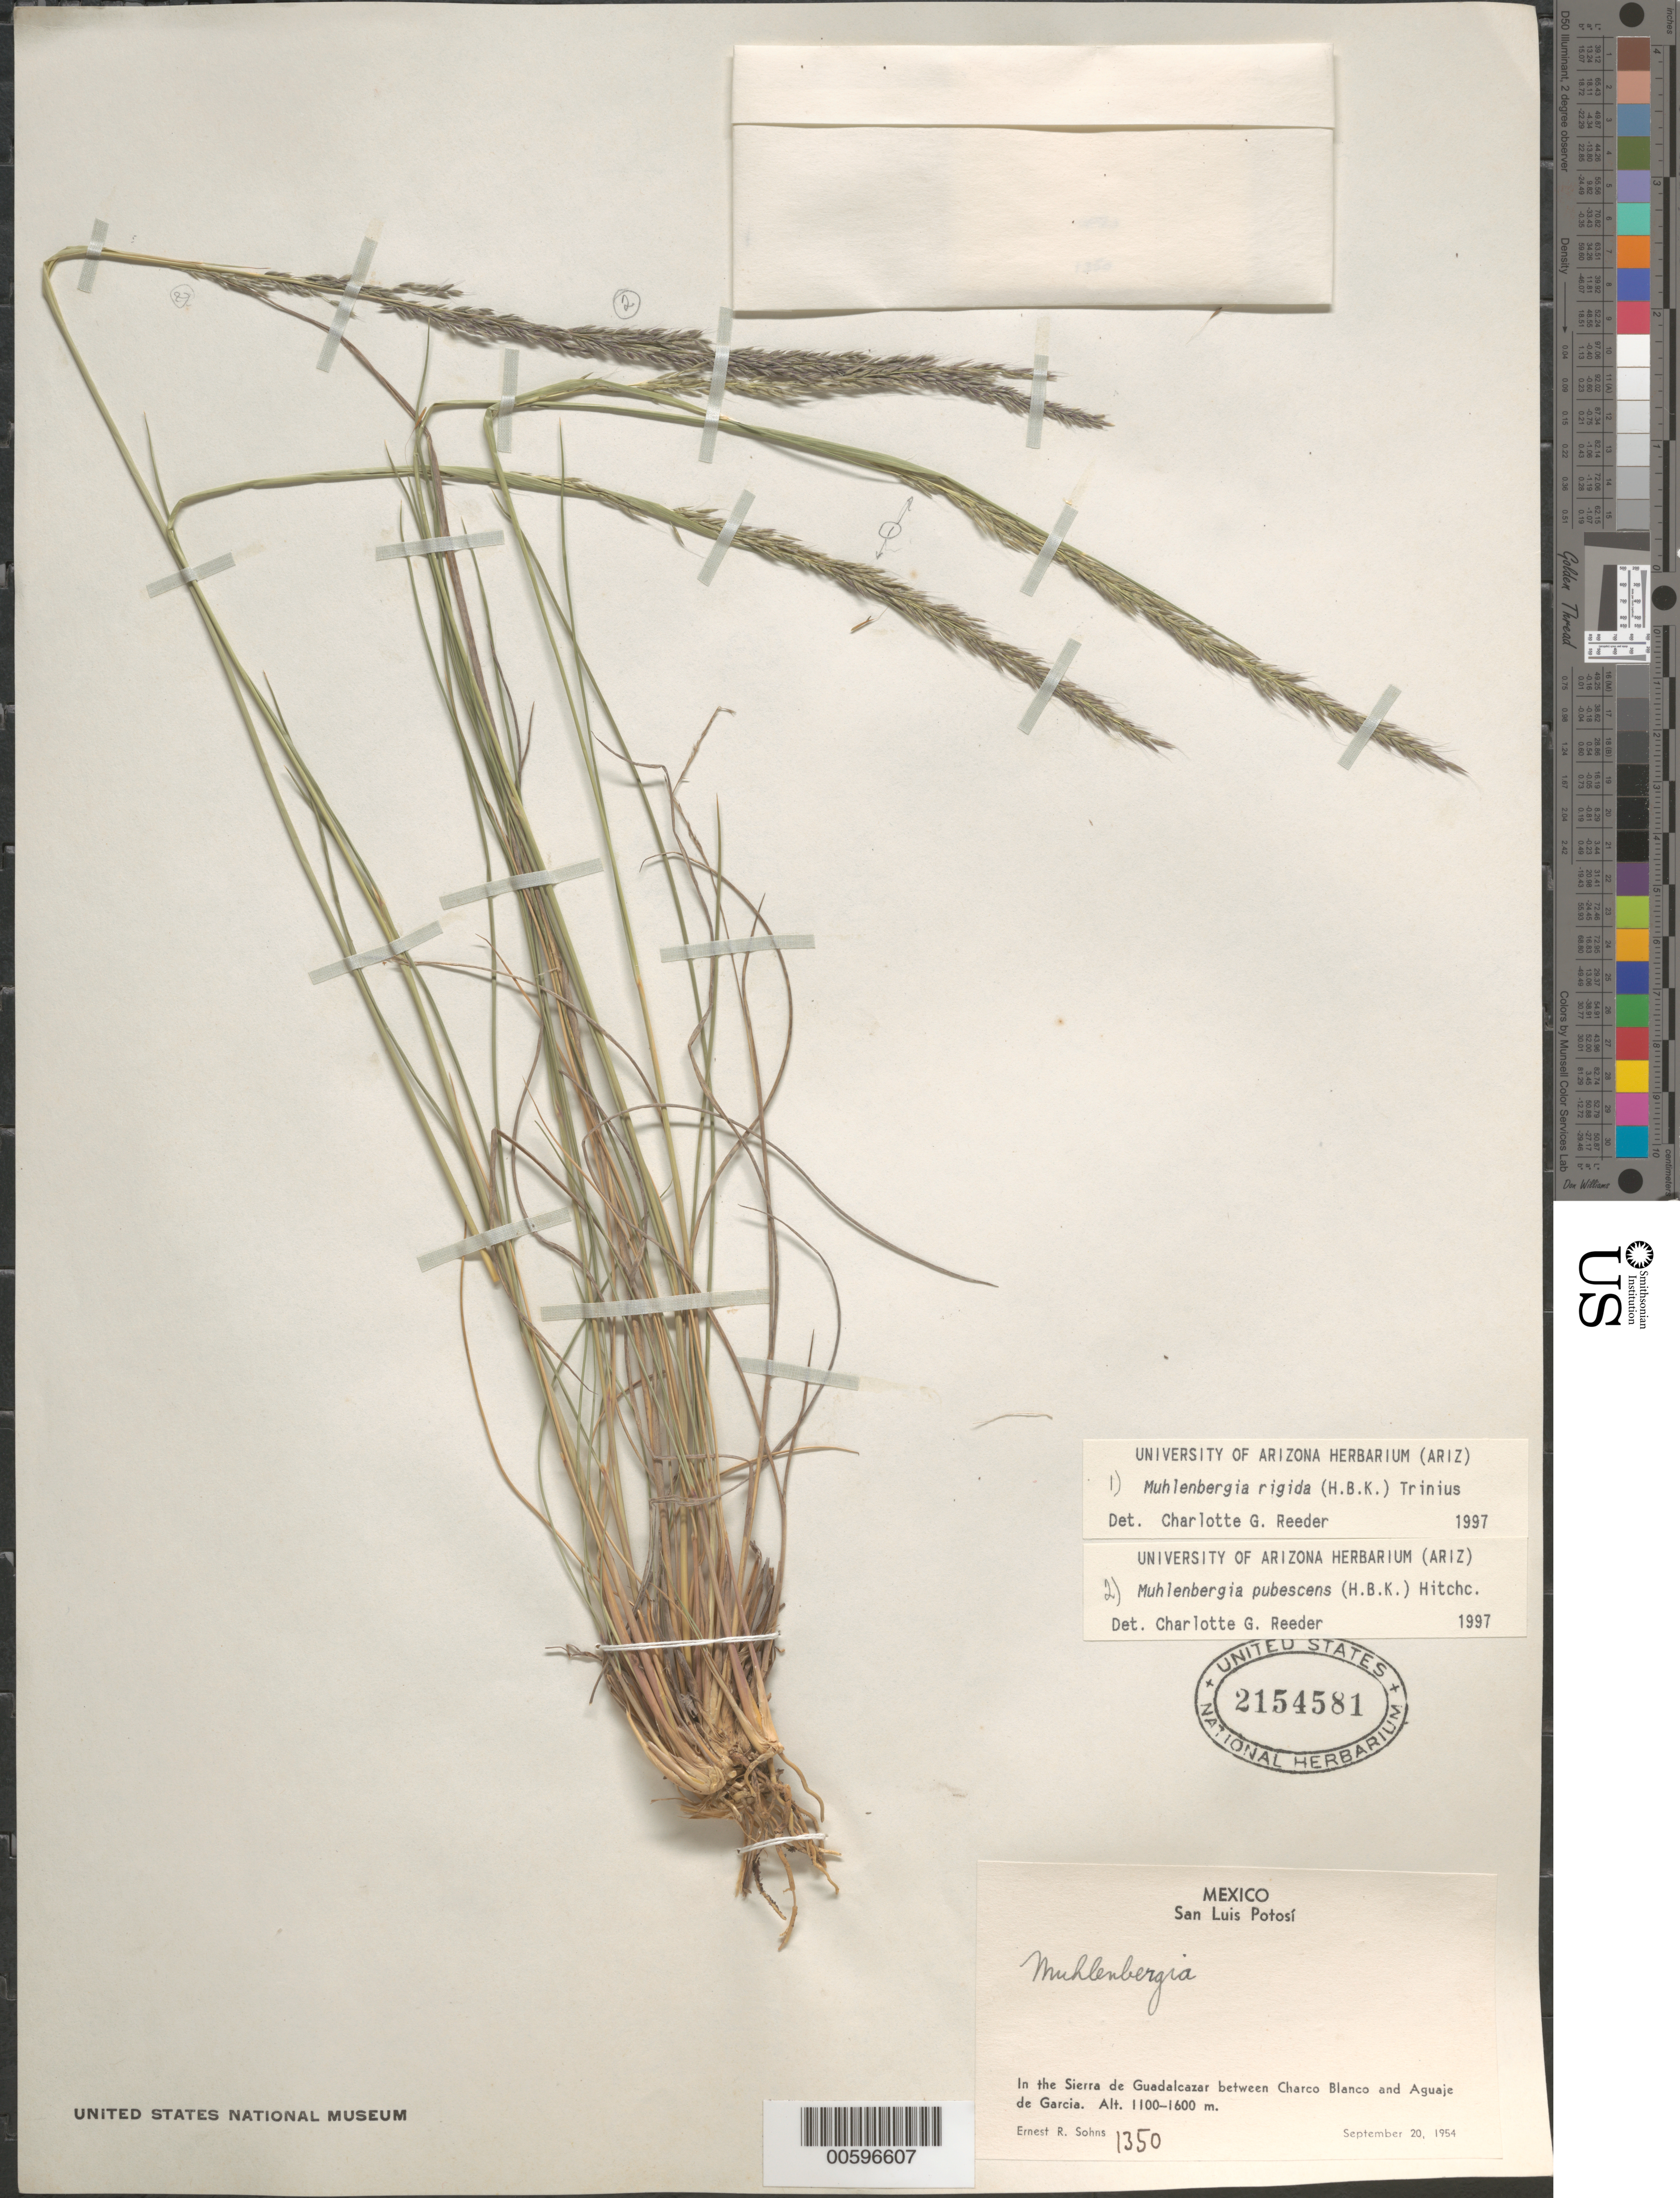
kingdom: Plantae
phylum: Tracheophyta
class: Liliopsida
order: Poales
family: Poaceae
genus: Muhlenbergia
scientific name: Muhlenbergia rigida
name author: (Kunth) Kunth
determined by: Reeder, C. G., (ARIZ)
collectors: E. R. Sohns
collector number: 1350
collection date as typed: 20 Sep 1954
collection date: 1954-09-20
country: Mexico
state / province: San Luis Potosi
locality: In the Sierra de Guadalcazar between Charco Blanco and Aguaje de Garcia.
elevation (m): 1100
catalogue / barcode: US 2154581